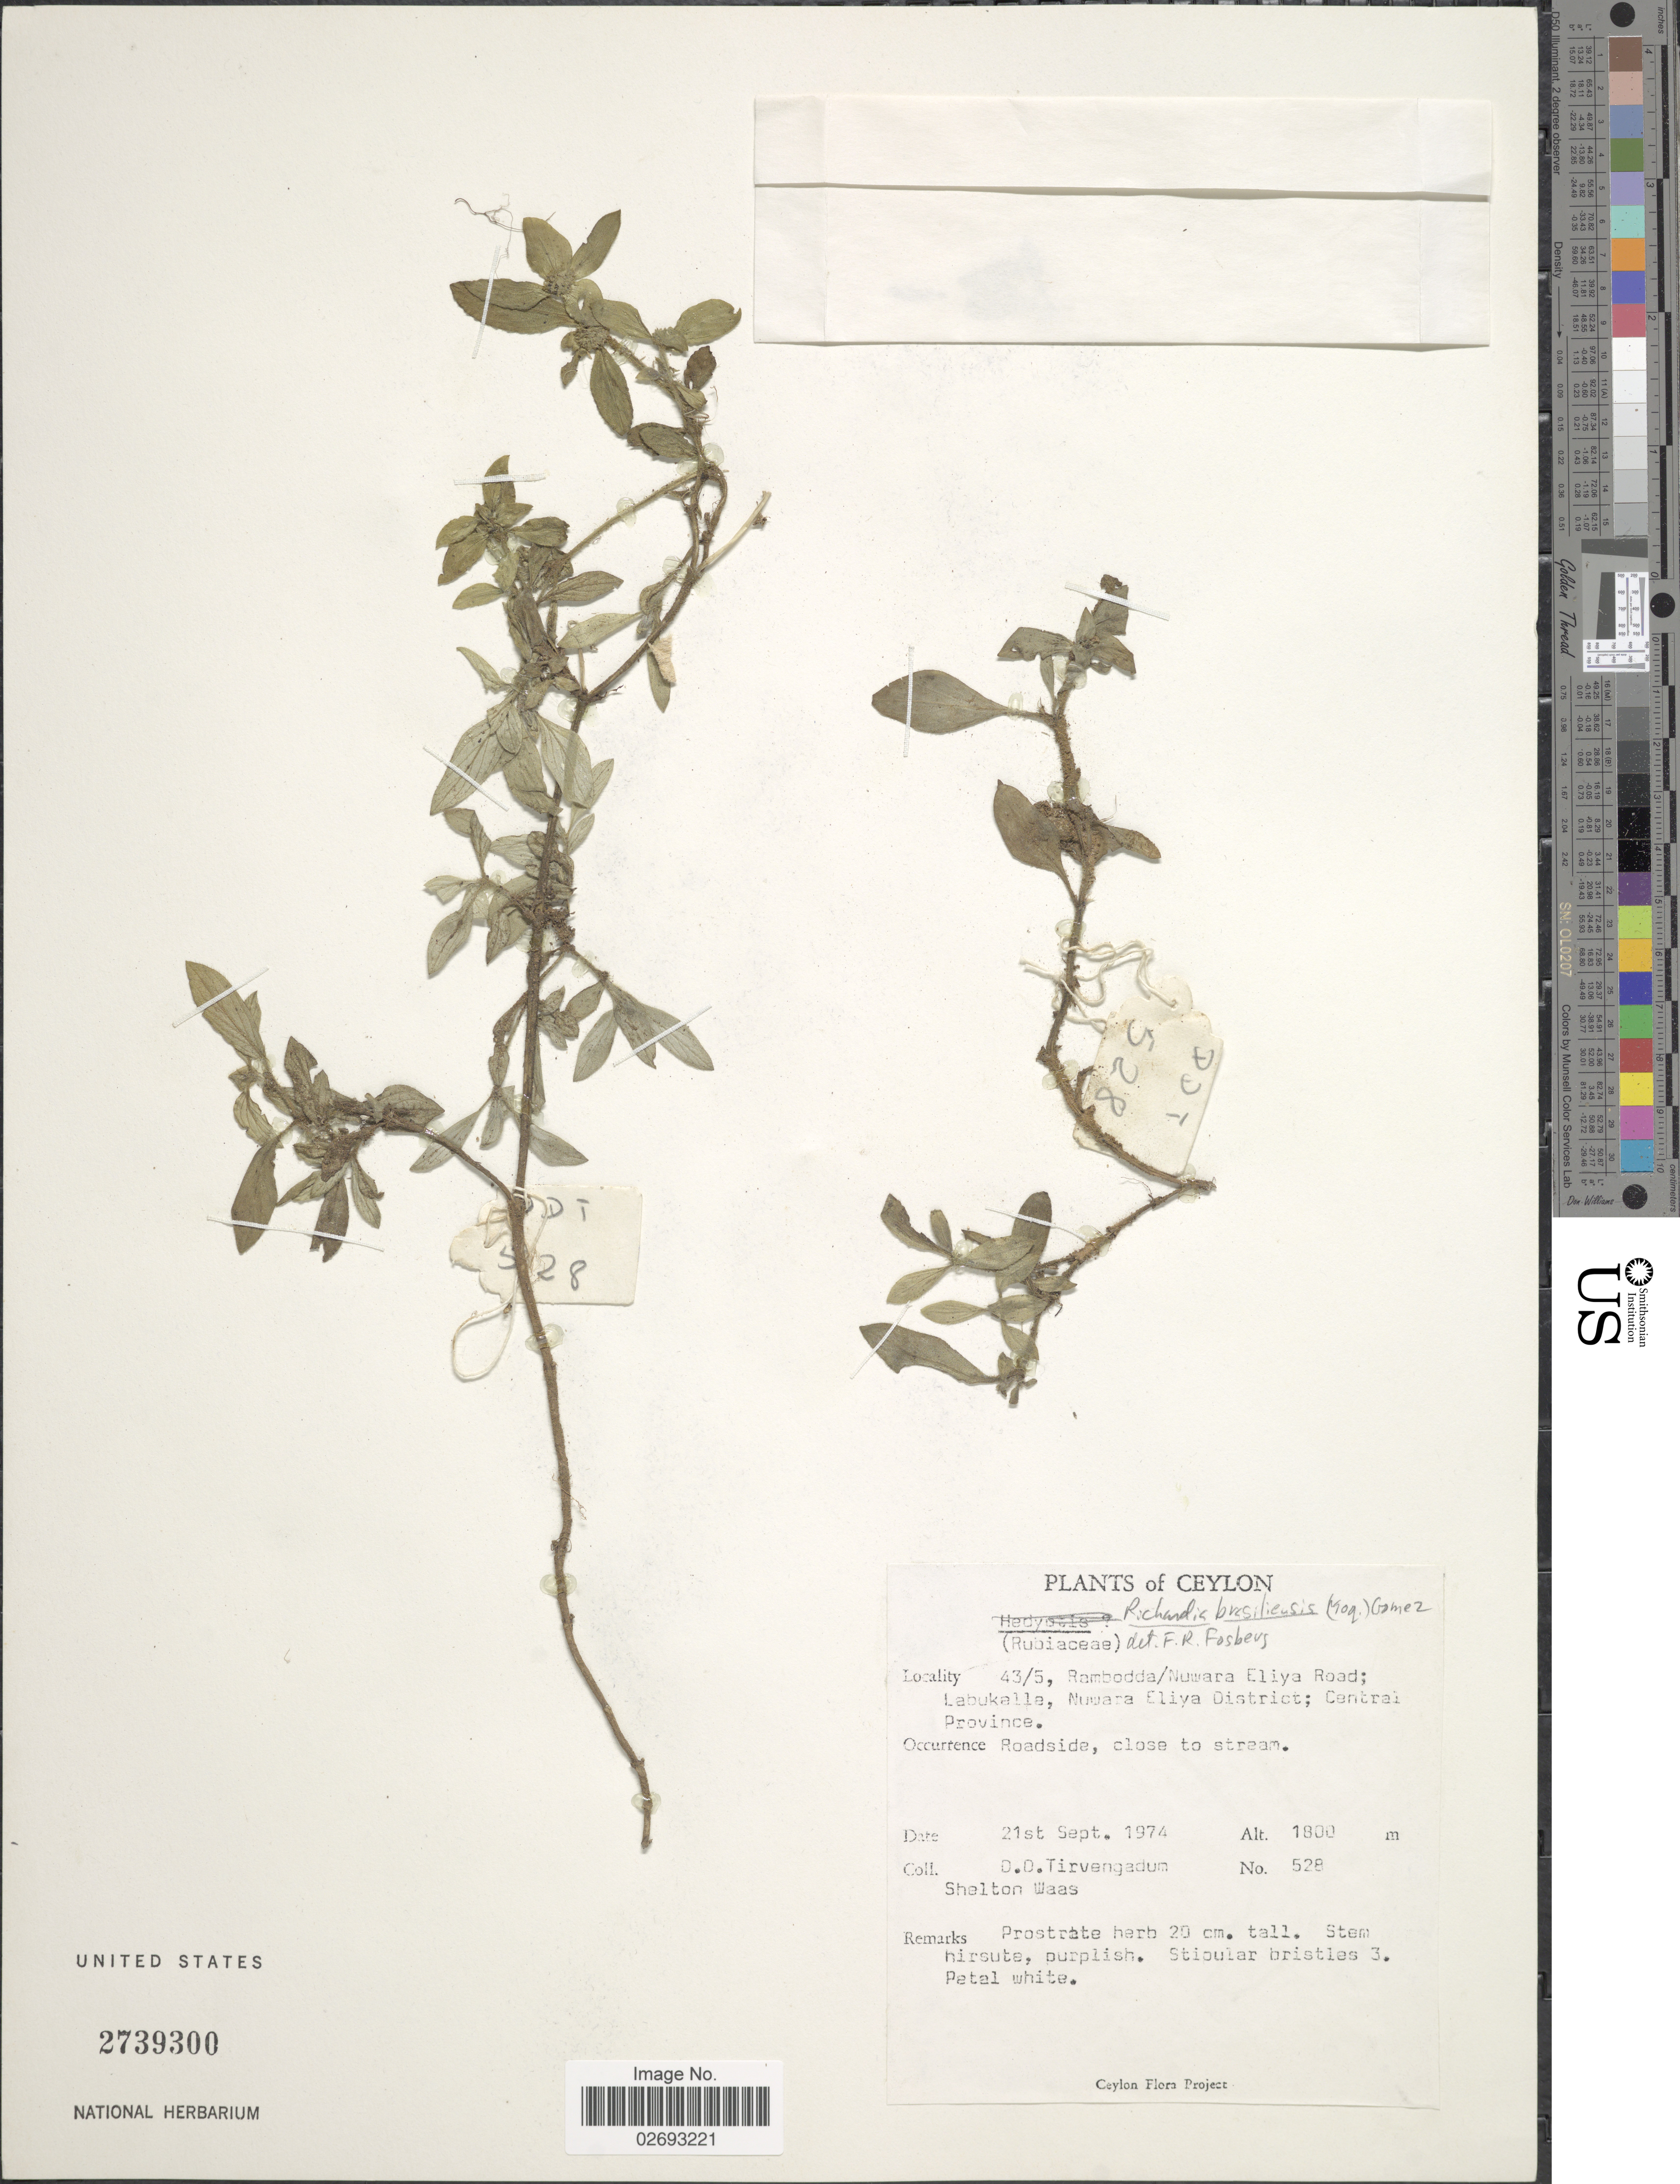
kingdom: Plantae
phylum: Tracheophyta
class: Magnoliopsida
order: Gentianales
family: Rubiaceae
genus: Richardia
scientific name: Richardia brasiliensis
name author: Gomes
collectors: D. Tirvengadum & S. Waas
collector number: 528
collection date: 1974-09-21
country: Sri Lanka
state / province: Central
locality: Ceylon. 43/5, Rambodda/Nuwara Eliya Road; Labukalla, Nuwara Eliya District; Central Province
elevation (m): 1800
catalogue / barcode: US 2739300